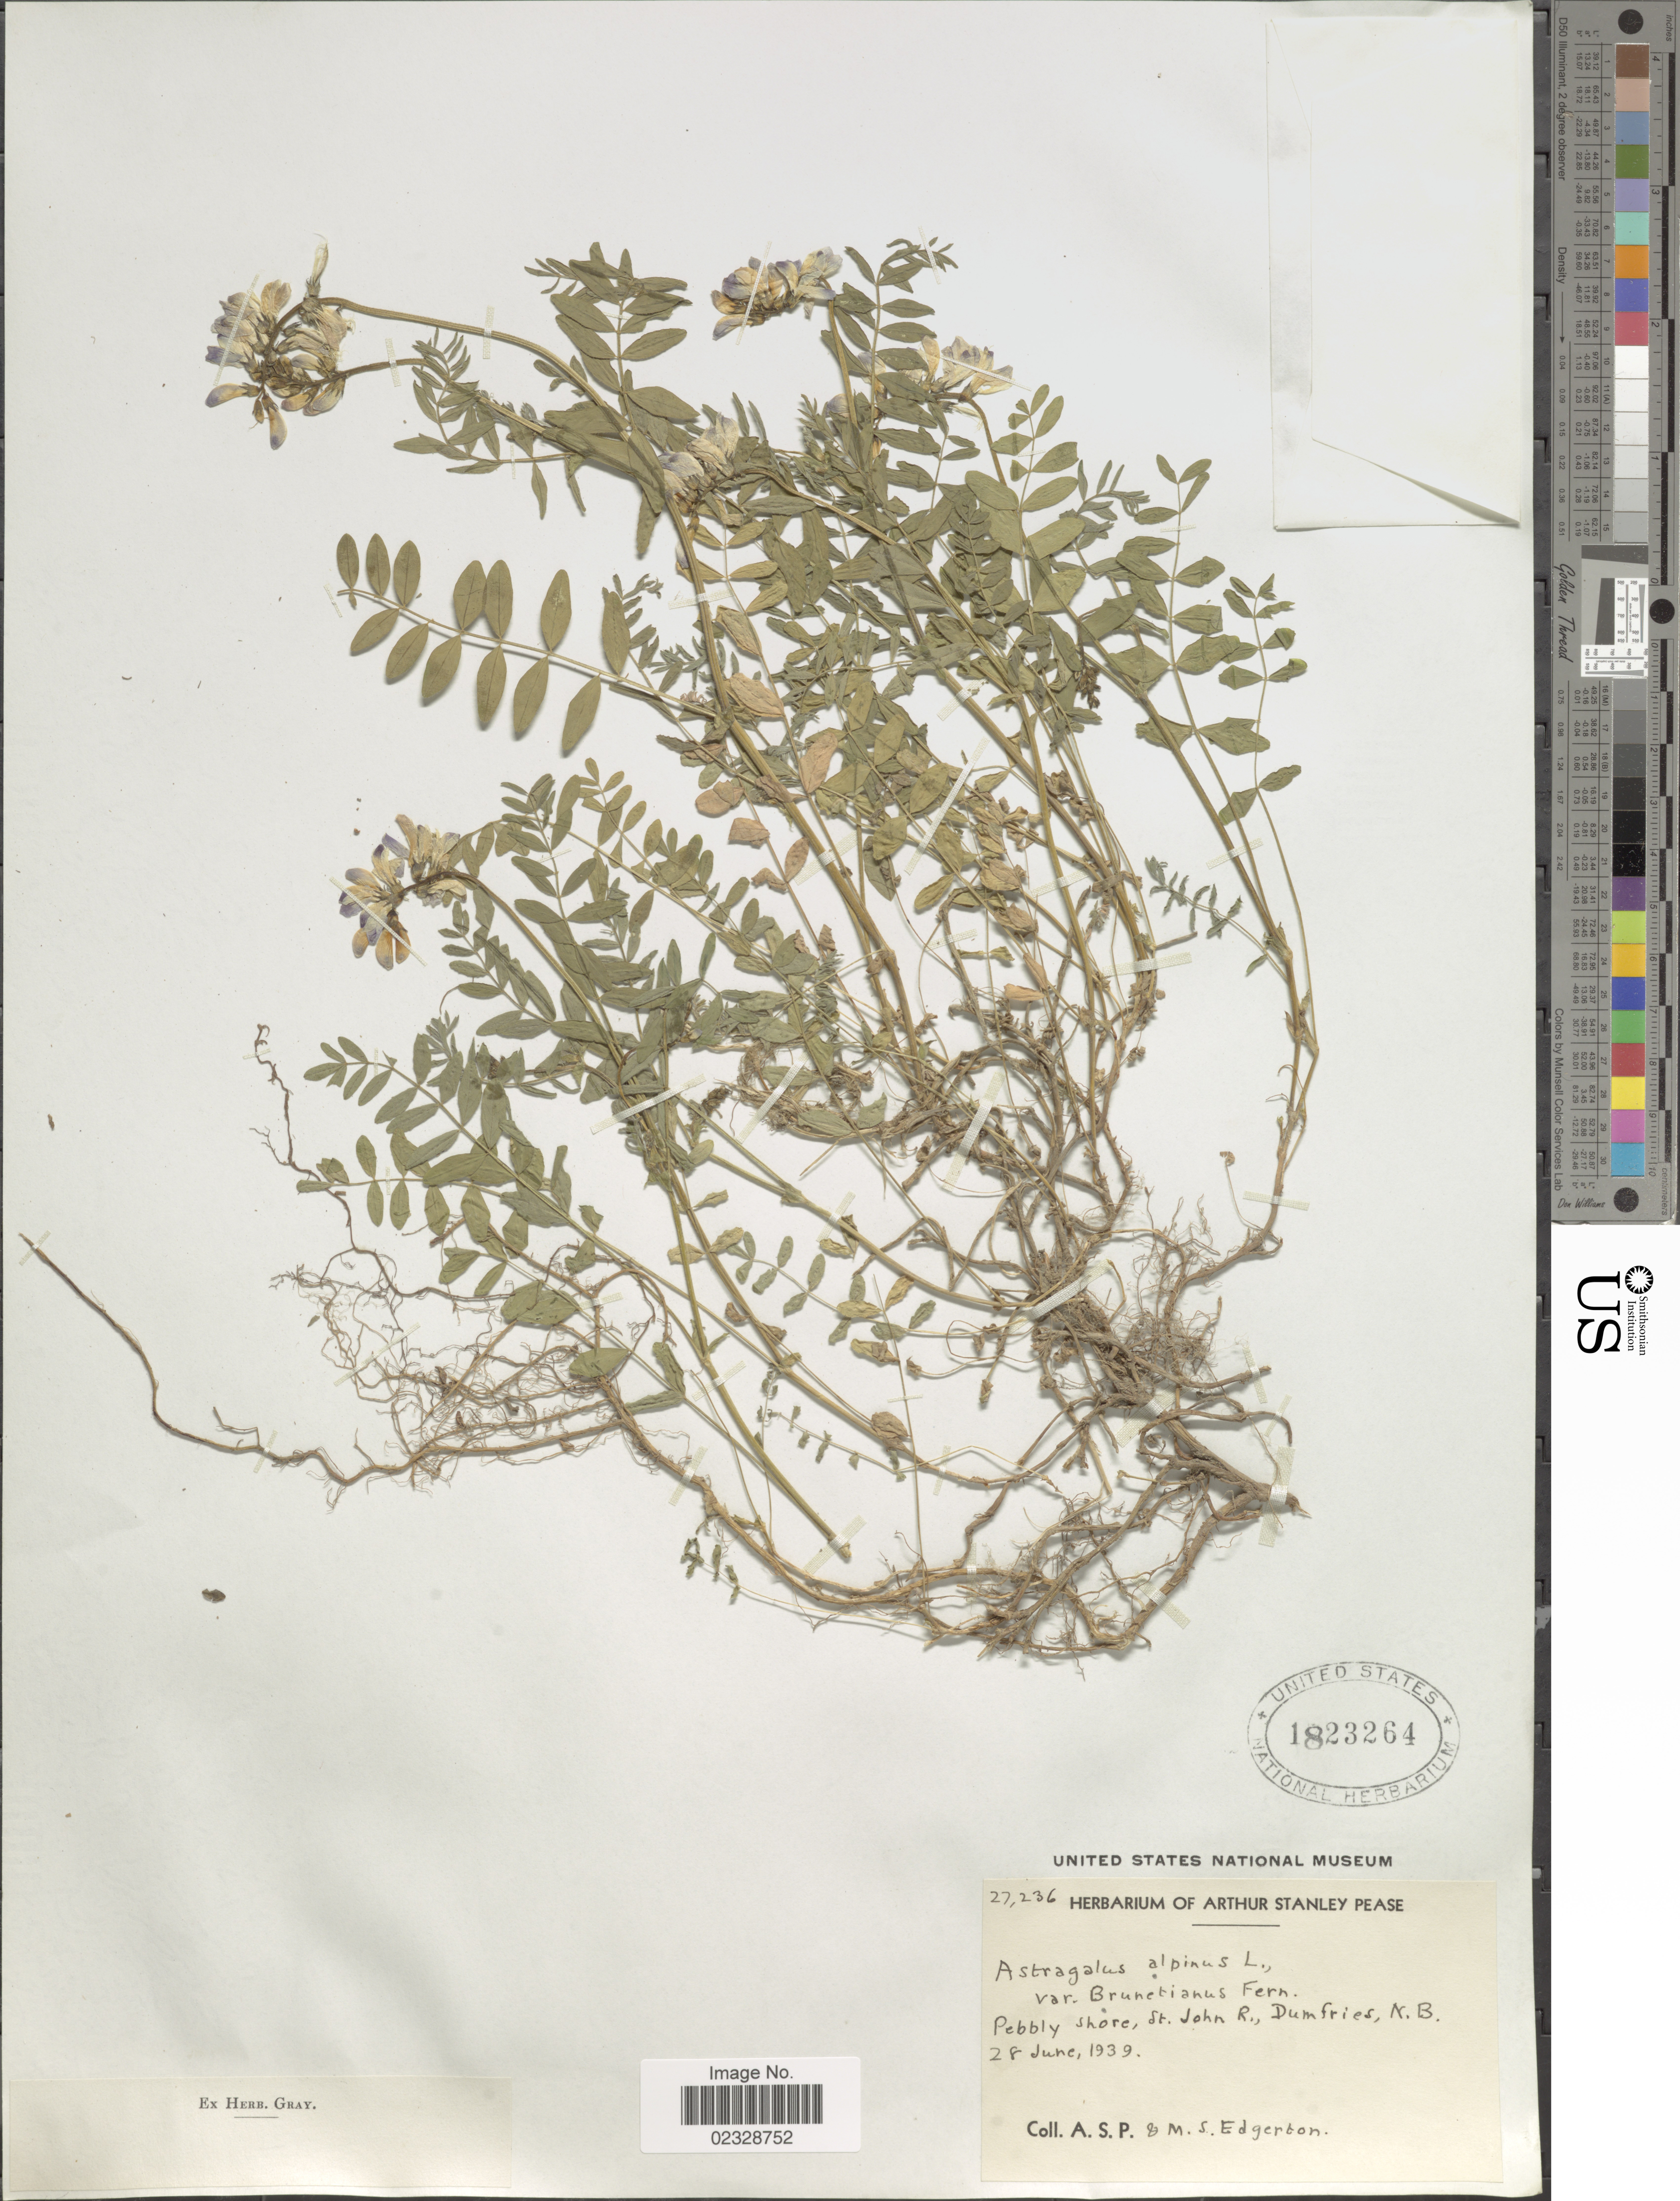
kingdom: Plantae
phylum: Tracheophyta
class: Magnoliopsida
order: Fabales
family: Fabaceae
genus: Astragalus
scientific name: Astragalus alpinus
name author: L.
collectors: A. S. Pease & M. Edgerton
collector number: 27236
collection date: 1939-06-28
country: Canada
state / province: New Brunswick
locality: Pebbly Shore, St. John R., Dumfries, N.B.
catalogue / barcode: US 1823264